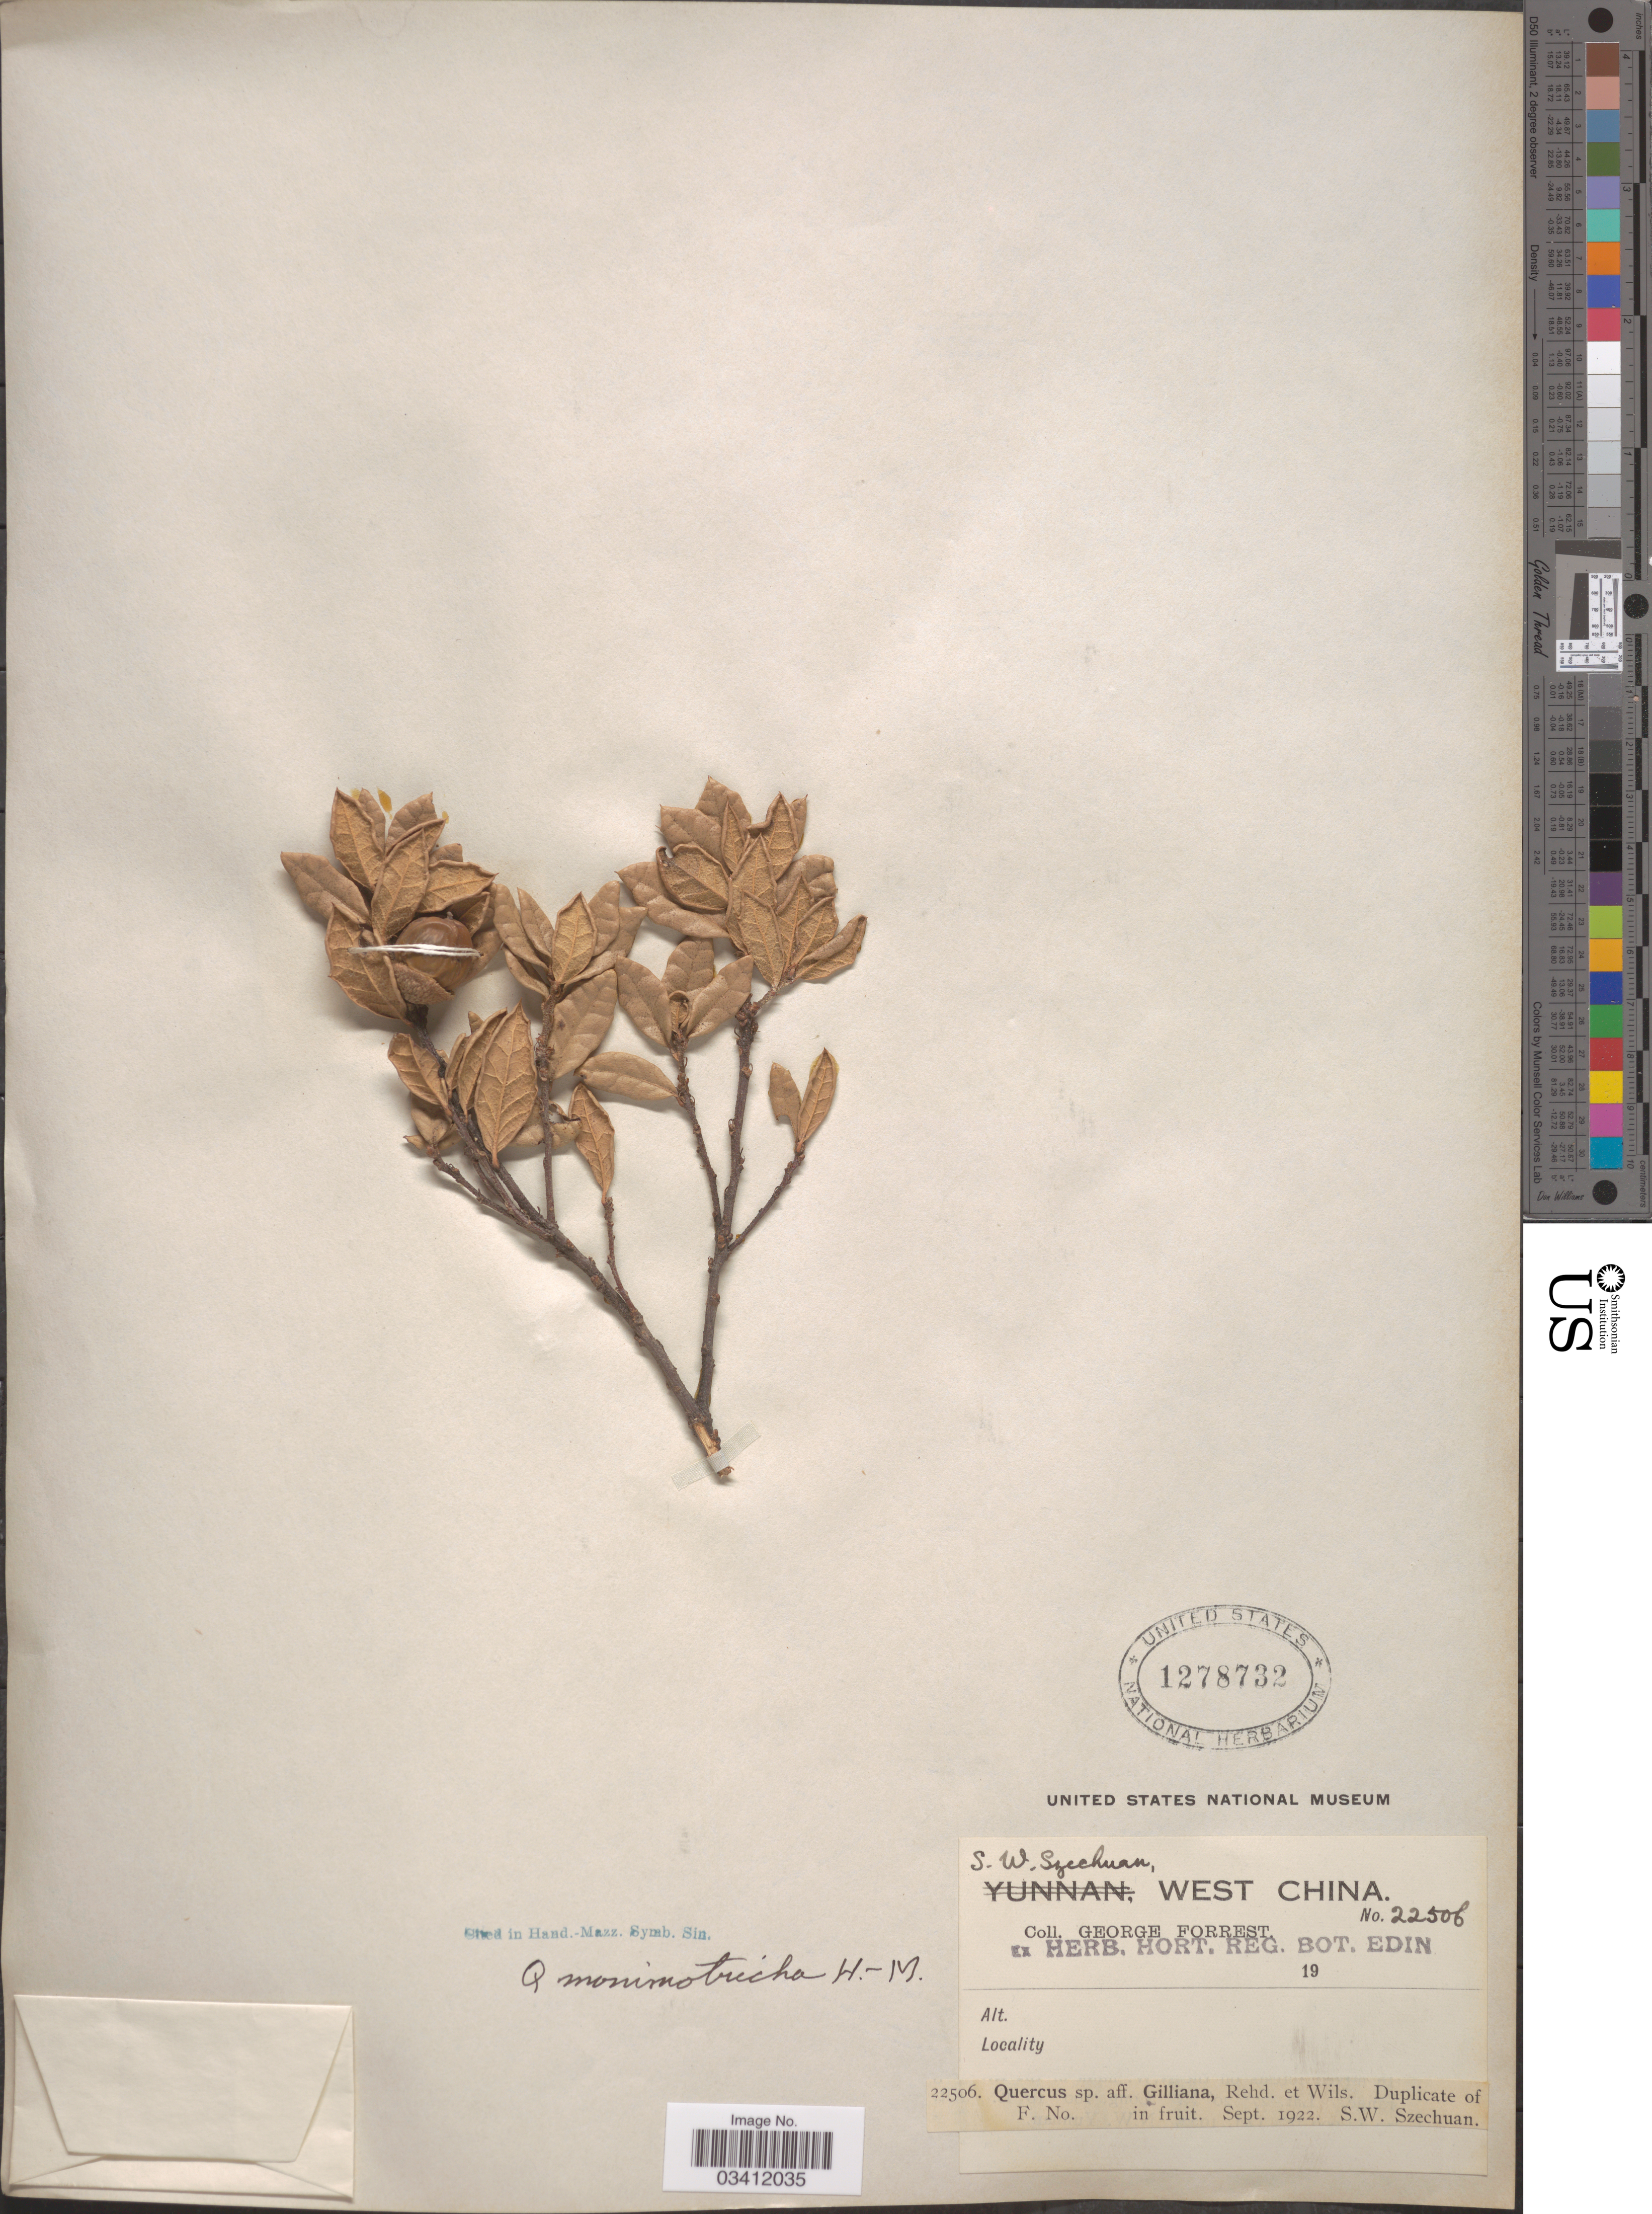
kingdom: Plantae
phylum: Tracheophyta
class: Magnoliopsida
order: Fagales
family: Fagaceae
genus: Quercus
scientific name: Quercus monimotricha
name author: Hand.-Mazz.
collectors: G. Forrest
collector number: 22506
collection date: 1922-09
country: China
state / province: Sichuan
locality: S. W. Szechuan. West China.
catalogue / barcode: US 1278732